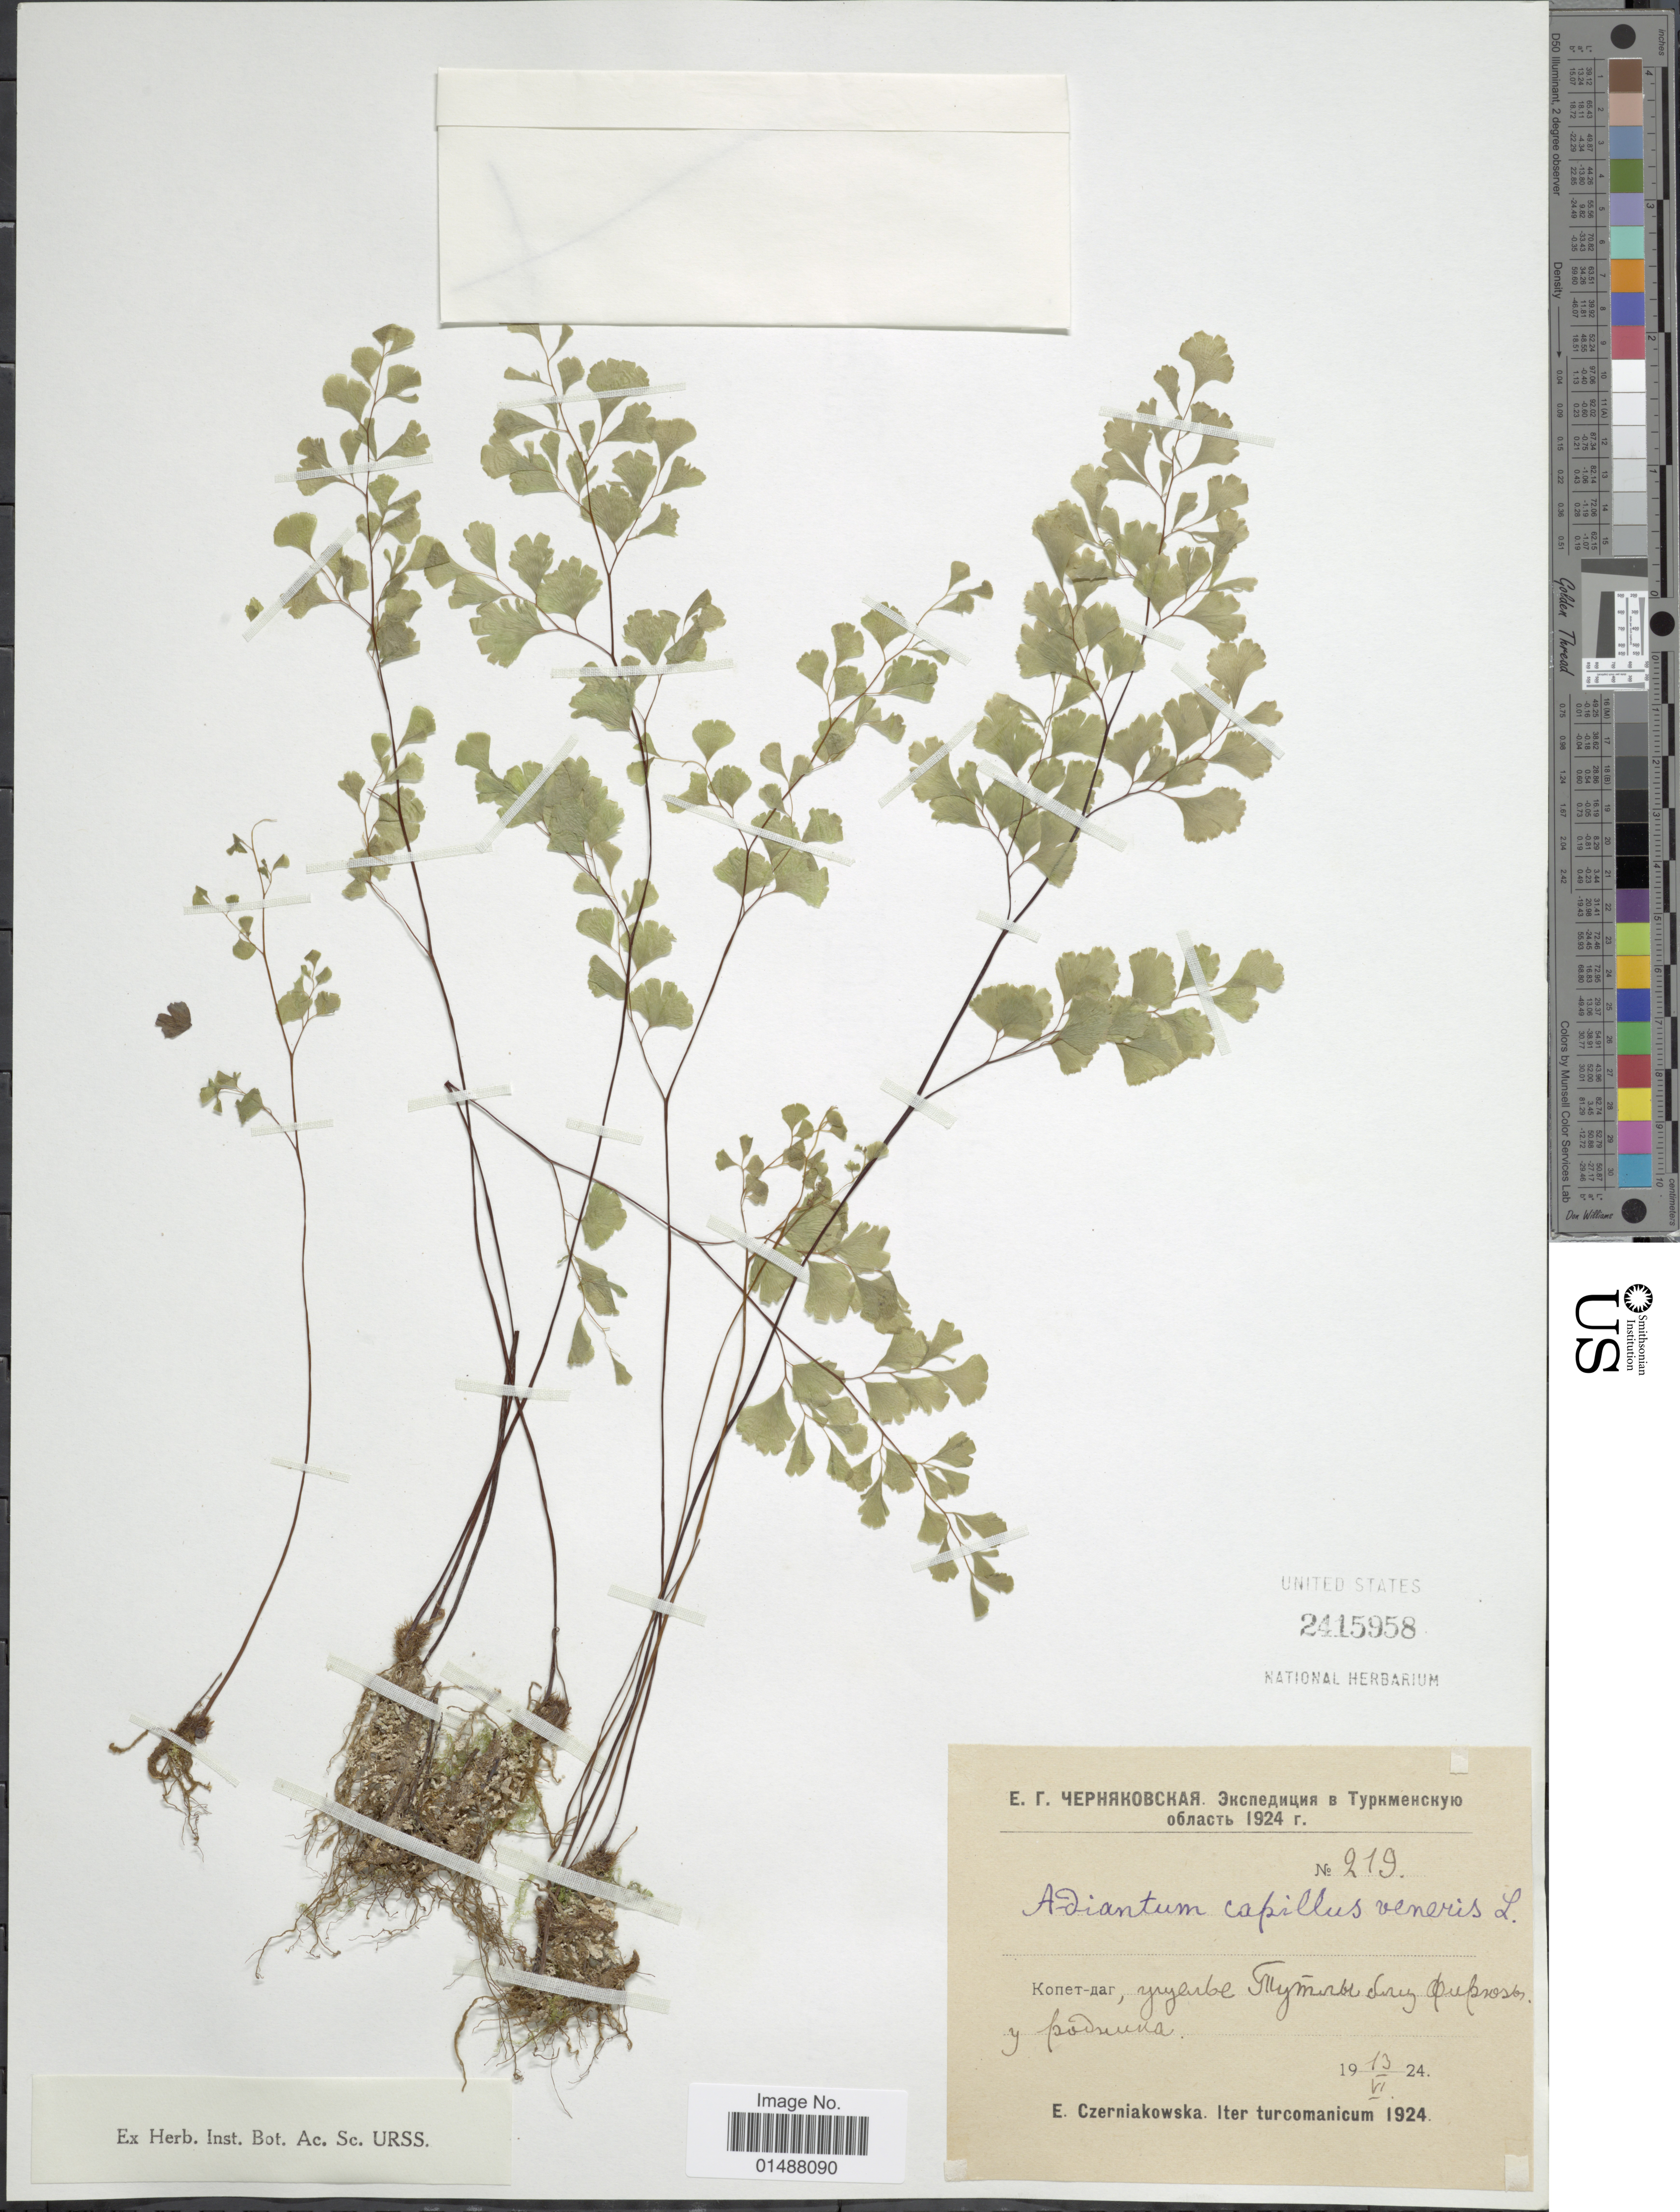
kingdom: Plantae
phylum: Tracheophyta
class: Polypodiopsida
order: Polypodiales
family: Pteridaceae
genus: Adiantum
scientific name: Adiantum capillus-veneris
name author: L.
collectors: E. Czerniakowska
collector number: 219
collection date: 1924-06-13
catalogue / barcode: US 2415958